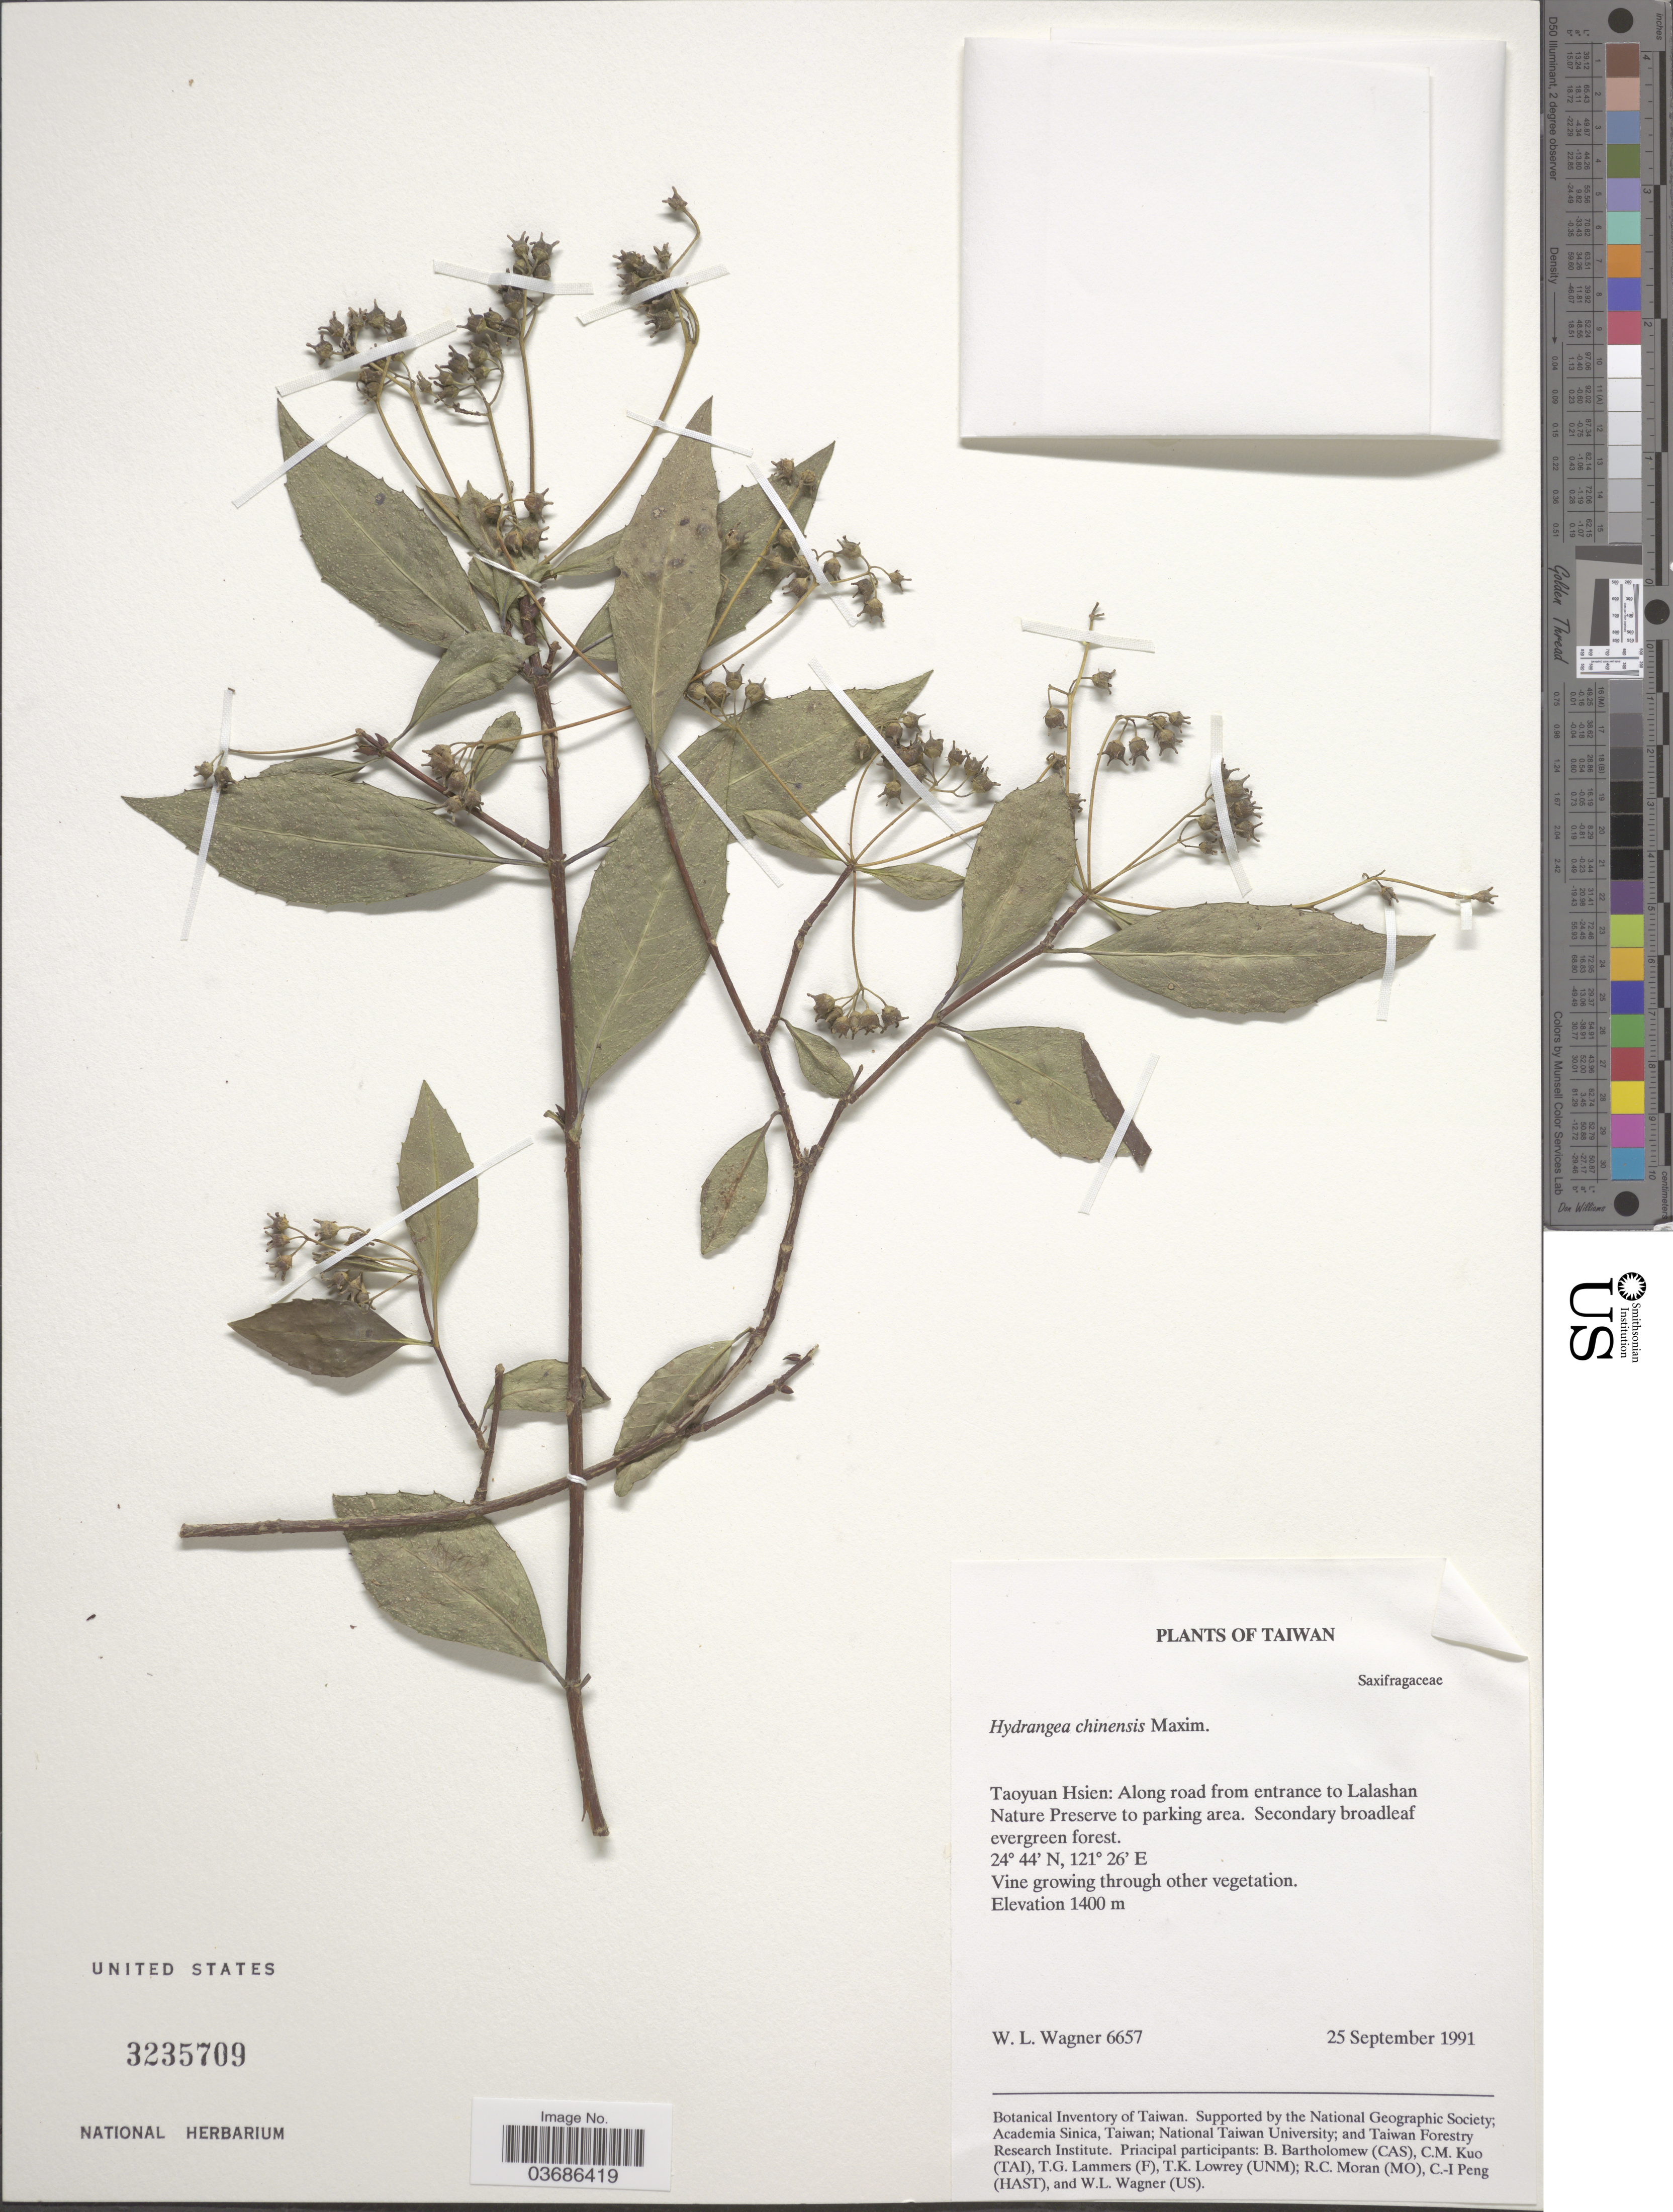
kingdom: Plantae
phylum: Tracheophyta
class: Magnoliopsida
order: Cornales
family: Hydrangeaceae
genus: Hydrangea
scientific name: Hydrangea chinensis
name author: Maxim.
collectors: W. L. Wagner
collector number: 6657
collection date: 1991-09-25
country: Taiwan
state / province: Taoyuan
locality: Taoyuan Hsien: Along road from entrance to Lalashan Nature Preserve to parking area.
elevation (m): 1400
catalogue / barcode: US 3235709